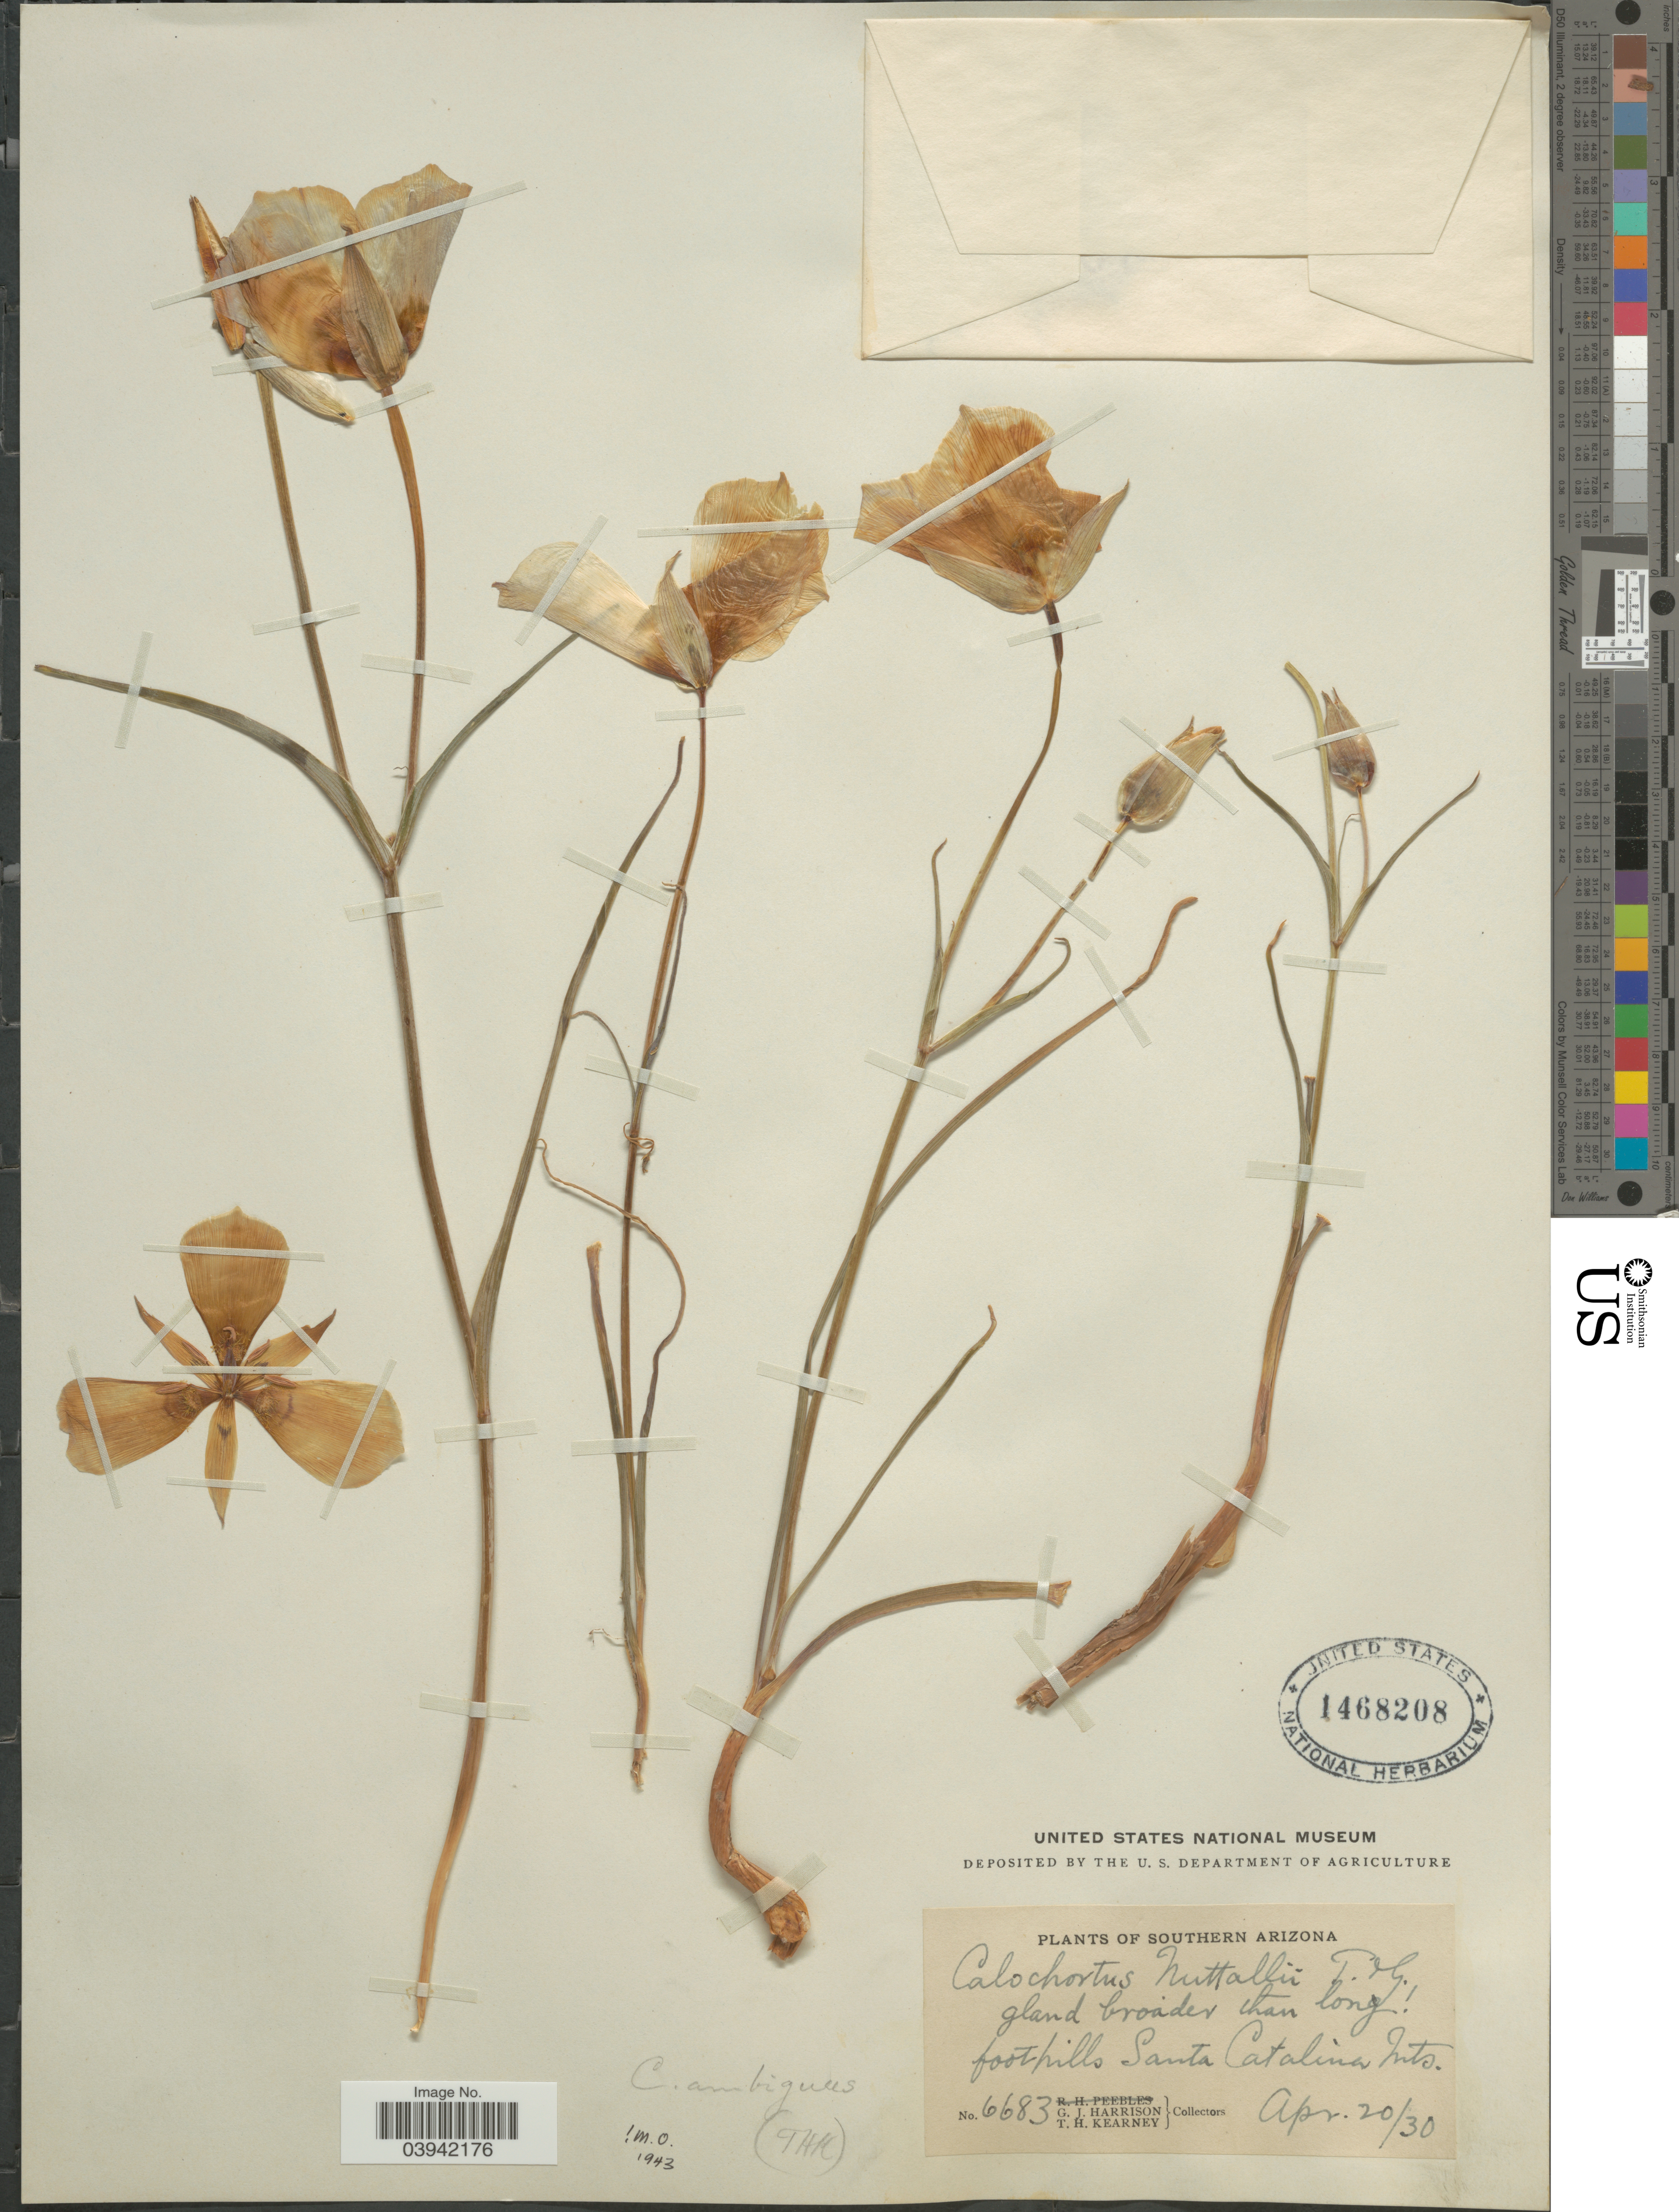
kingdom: Plantae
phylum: Tracheophyta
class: Liliopsida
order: Liliales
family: Liliaceae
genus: Calochortus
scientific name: Calochortus ambiguus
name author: (M.E. Jones) Ownbey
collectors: G. J. Harrison & T. H. Kearney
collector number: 6683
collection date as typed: Transcribed d/m/y: 20/4/30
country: United States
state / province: Arizona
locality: Southern Arizona. Foothills Santa Catalina mts.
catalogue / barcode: US 1468208